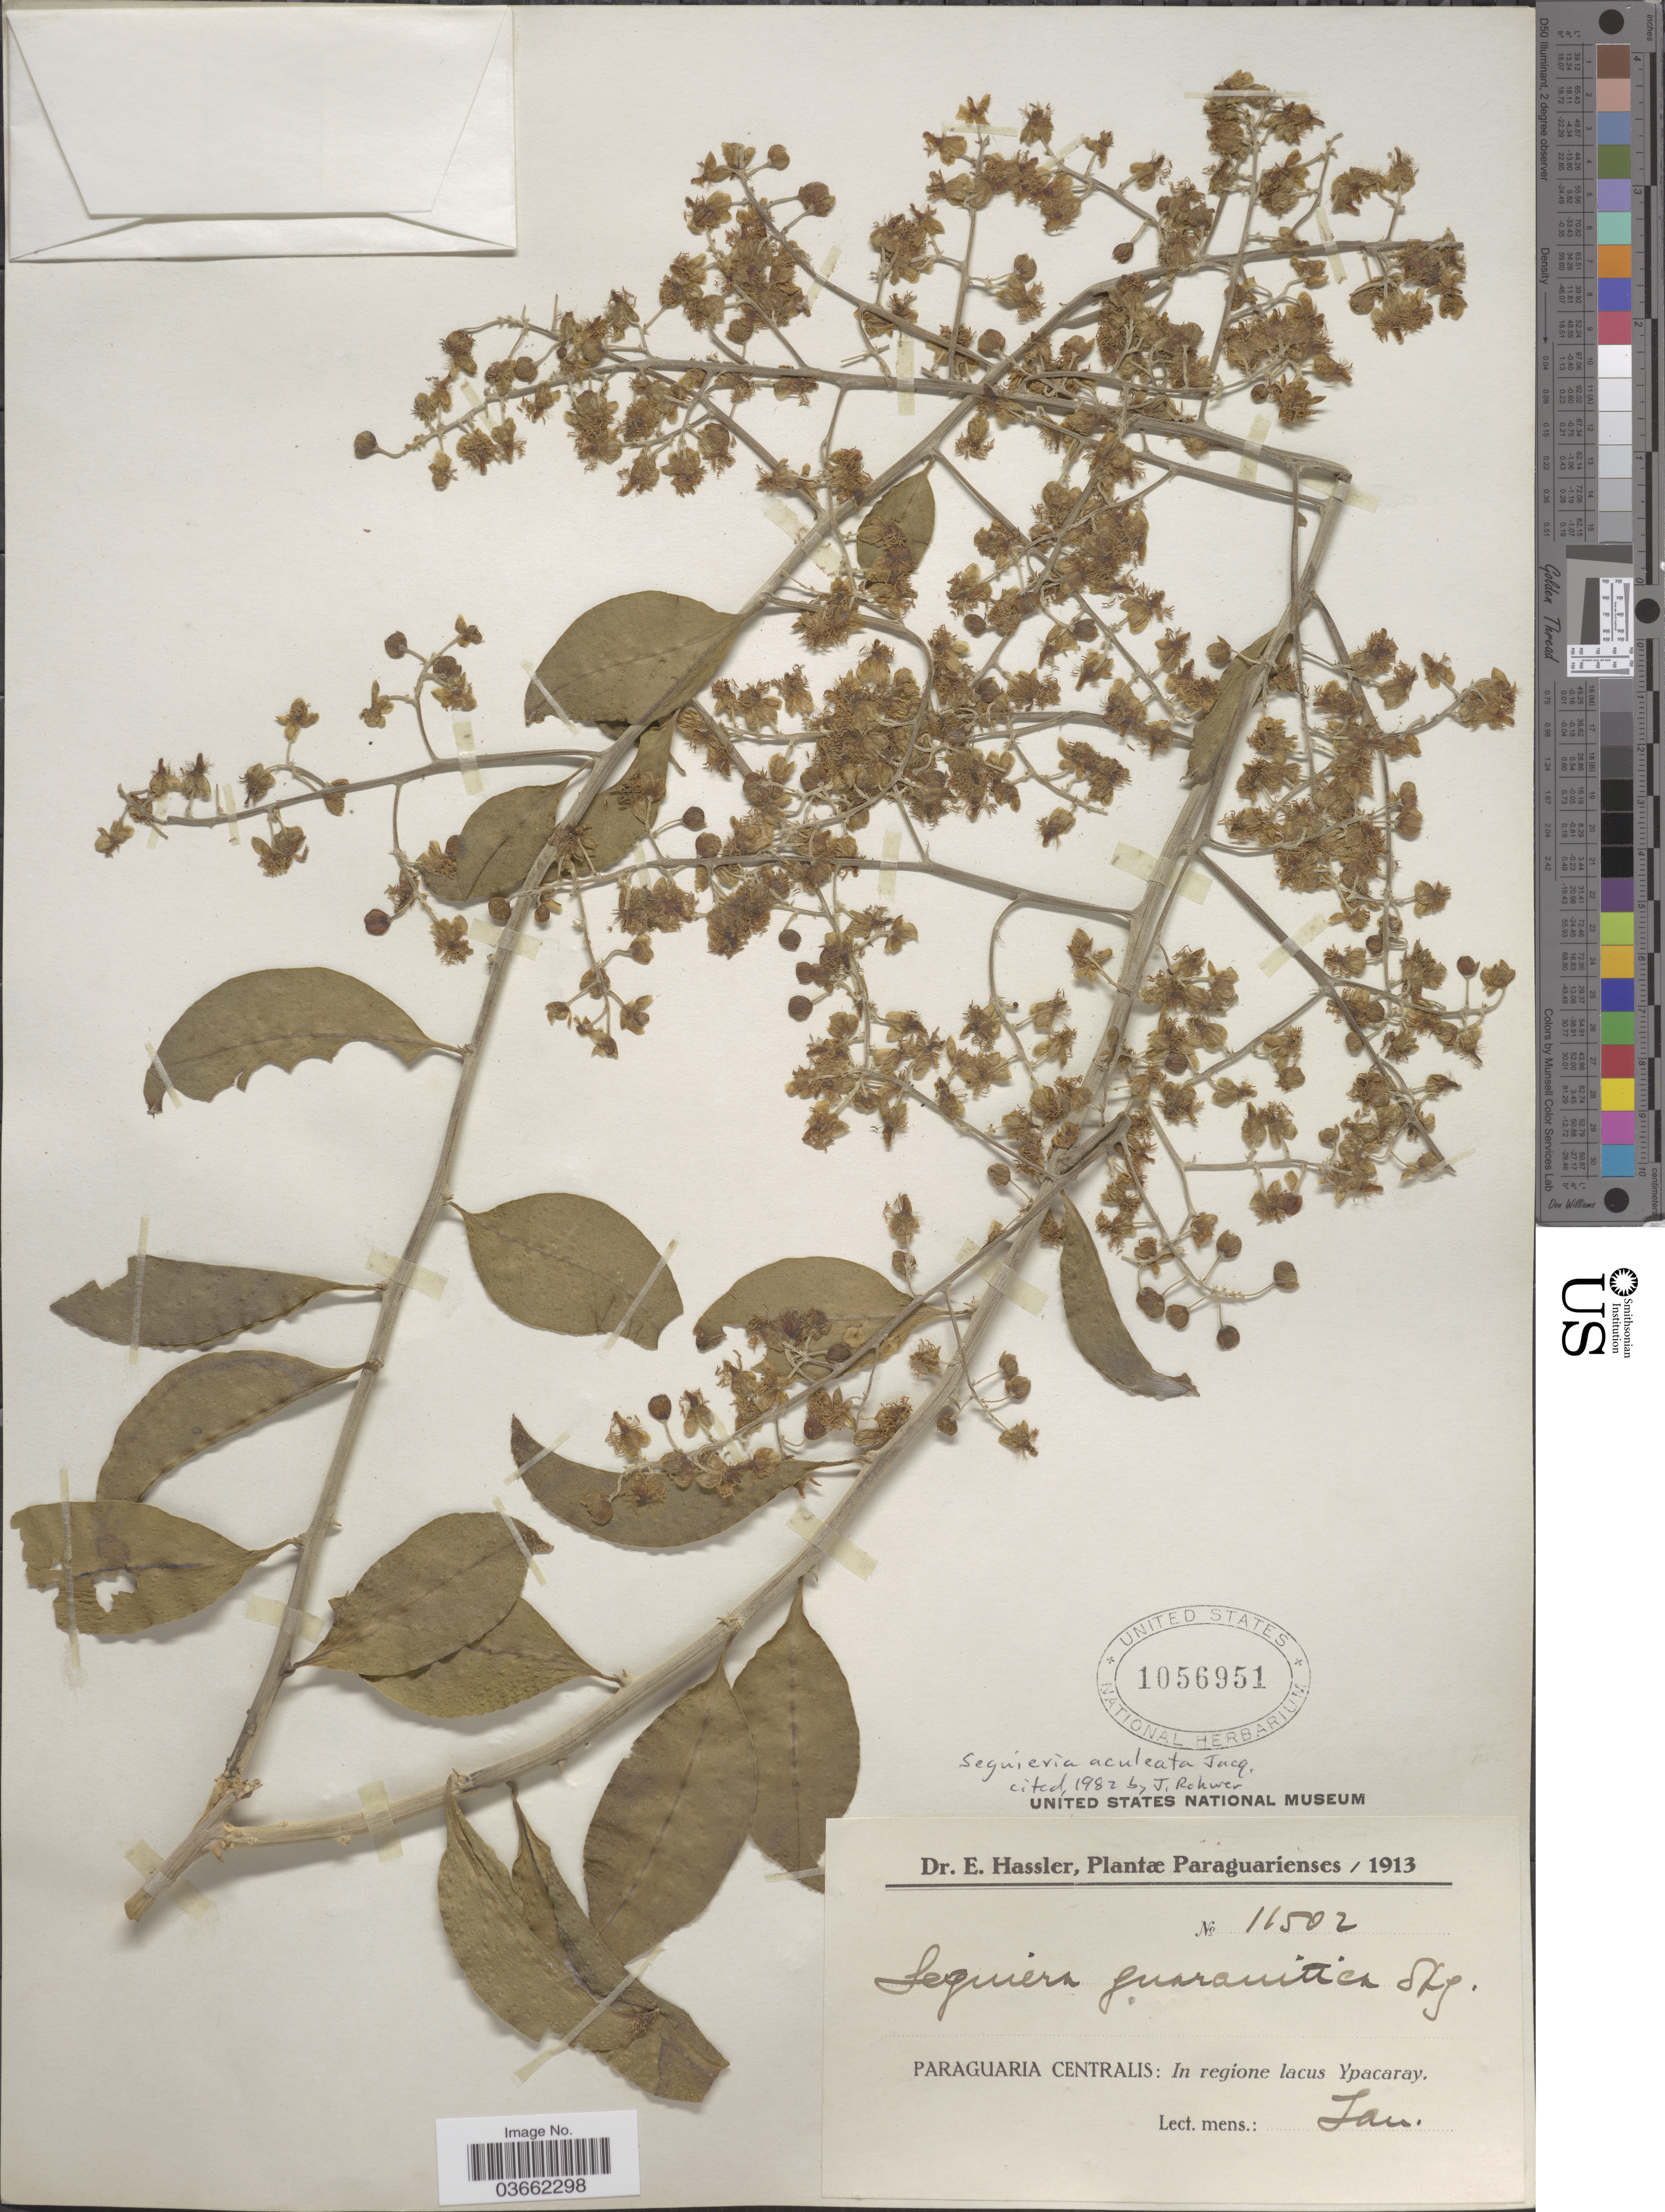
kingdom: Plantae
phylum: Tracheophyta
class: Magnoliopsida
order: Caryophyllales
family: Phytolaccaceae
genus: Seguieria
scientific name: Seguieria aculeata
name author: Jacq.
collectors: E. Hassler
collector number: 11502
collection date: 1913-01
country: Paraguay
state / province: Paraguari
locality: Paraguaria Centralis: In regione lacus Ypacaray.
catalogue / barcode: US 1056951